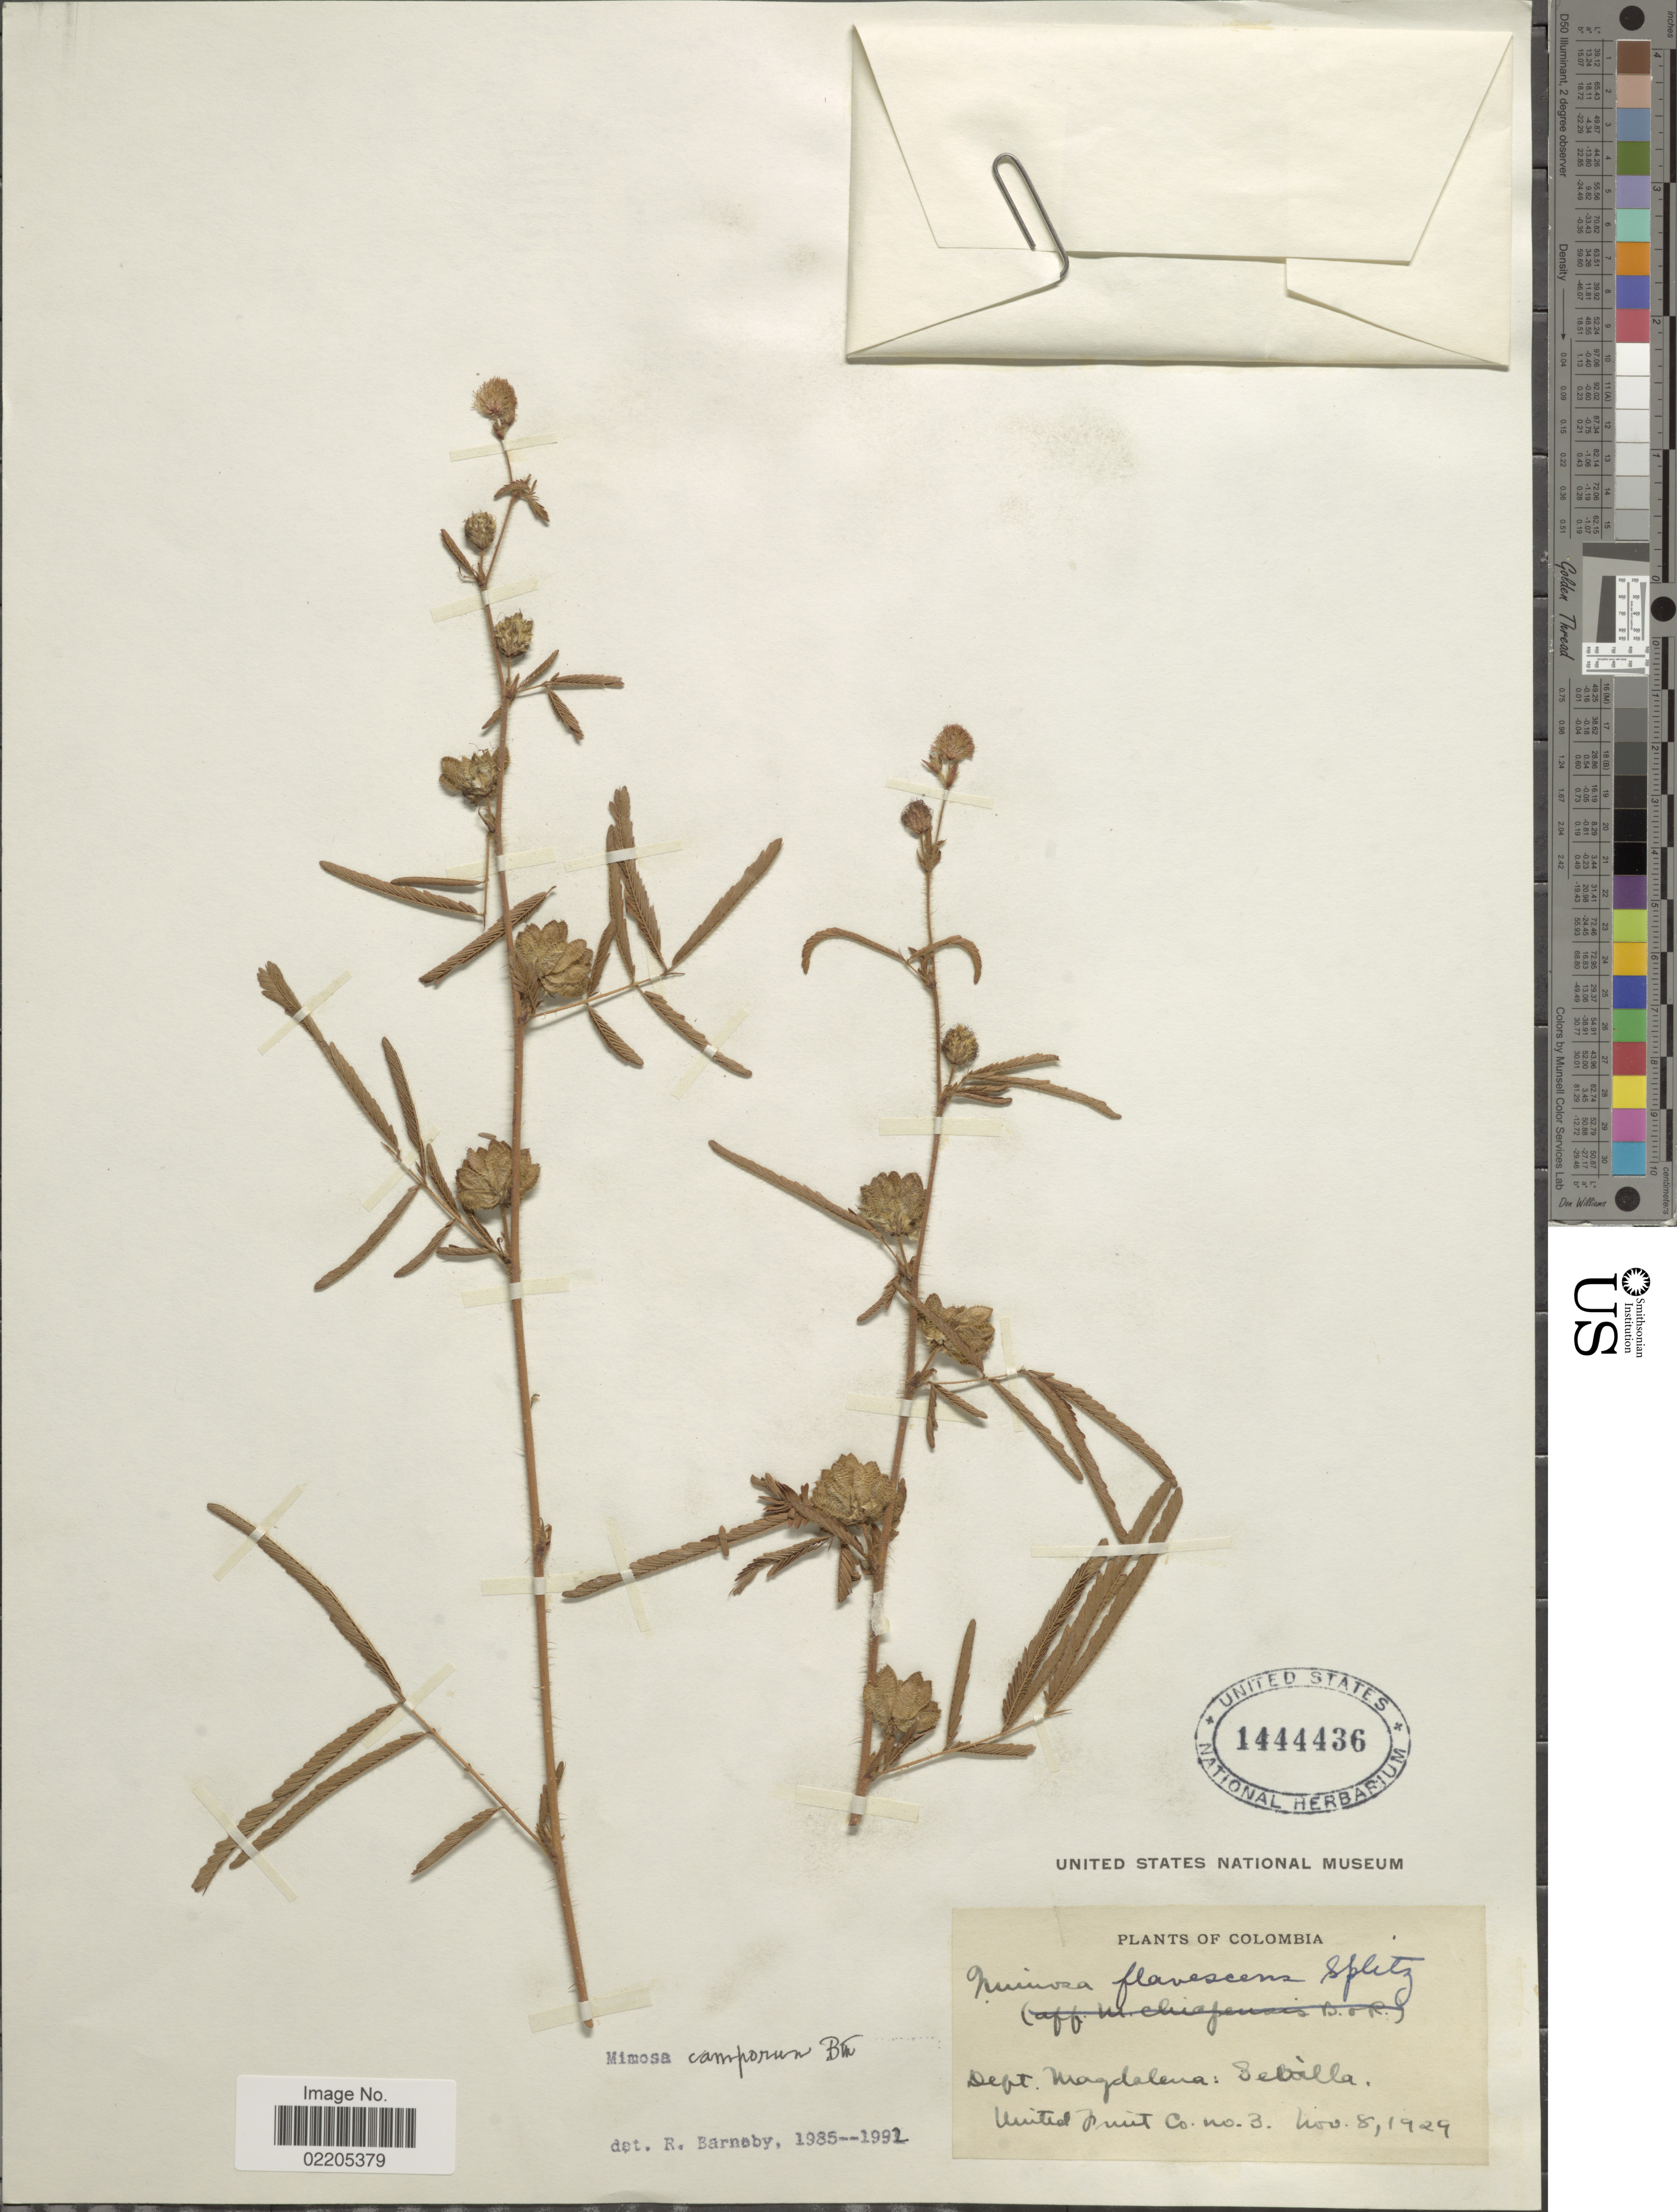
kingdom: Plantae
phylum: Tracheophyta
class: Magnoliopsida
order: Fabales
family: Fabaceae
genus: Mimosa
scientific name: Mimosa camporum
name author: Benth.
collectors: United Fruit Co.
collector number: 3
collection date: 1929-11-08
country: Colombia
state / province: Magdalena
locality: Sevilla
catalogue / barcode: US 1444436